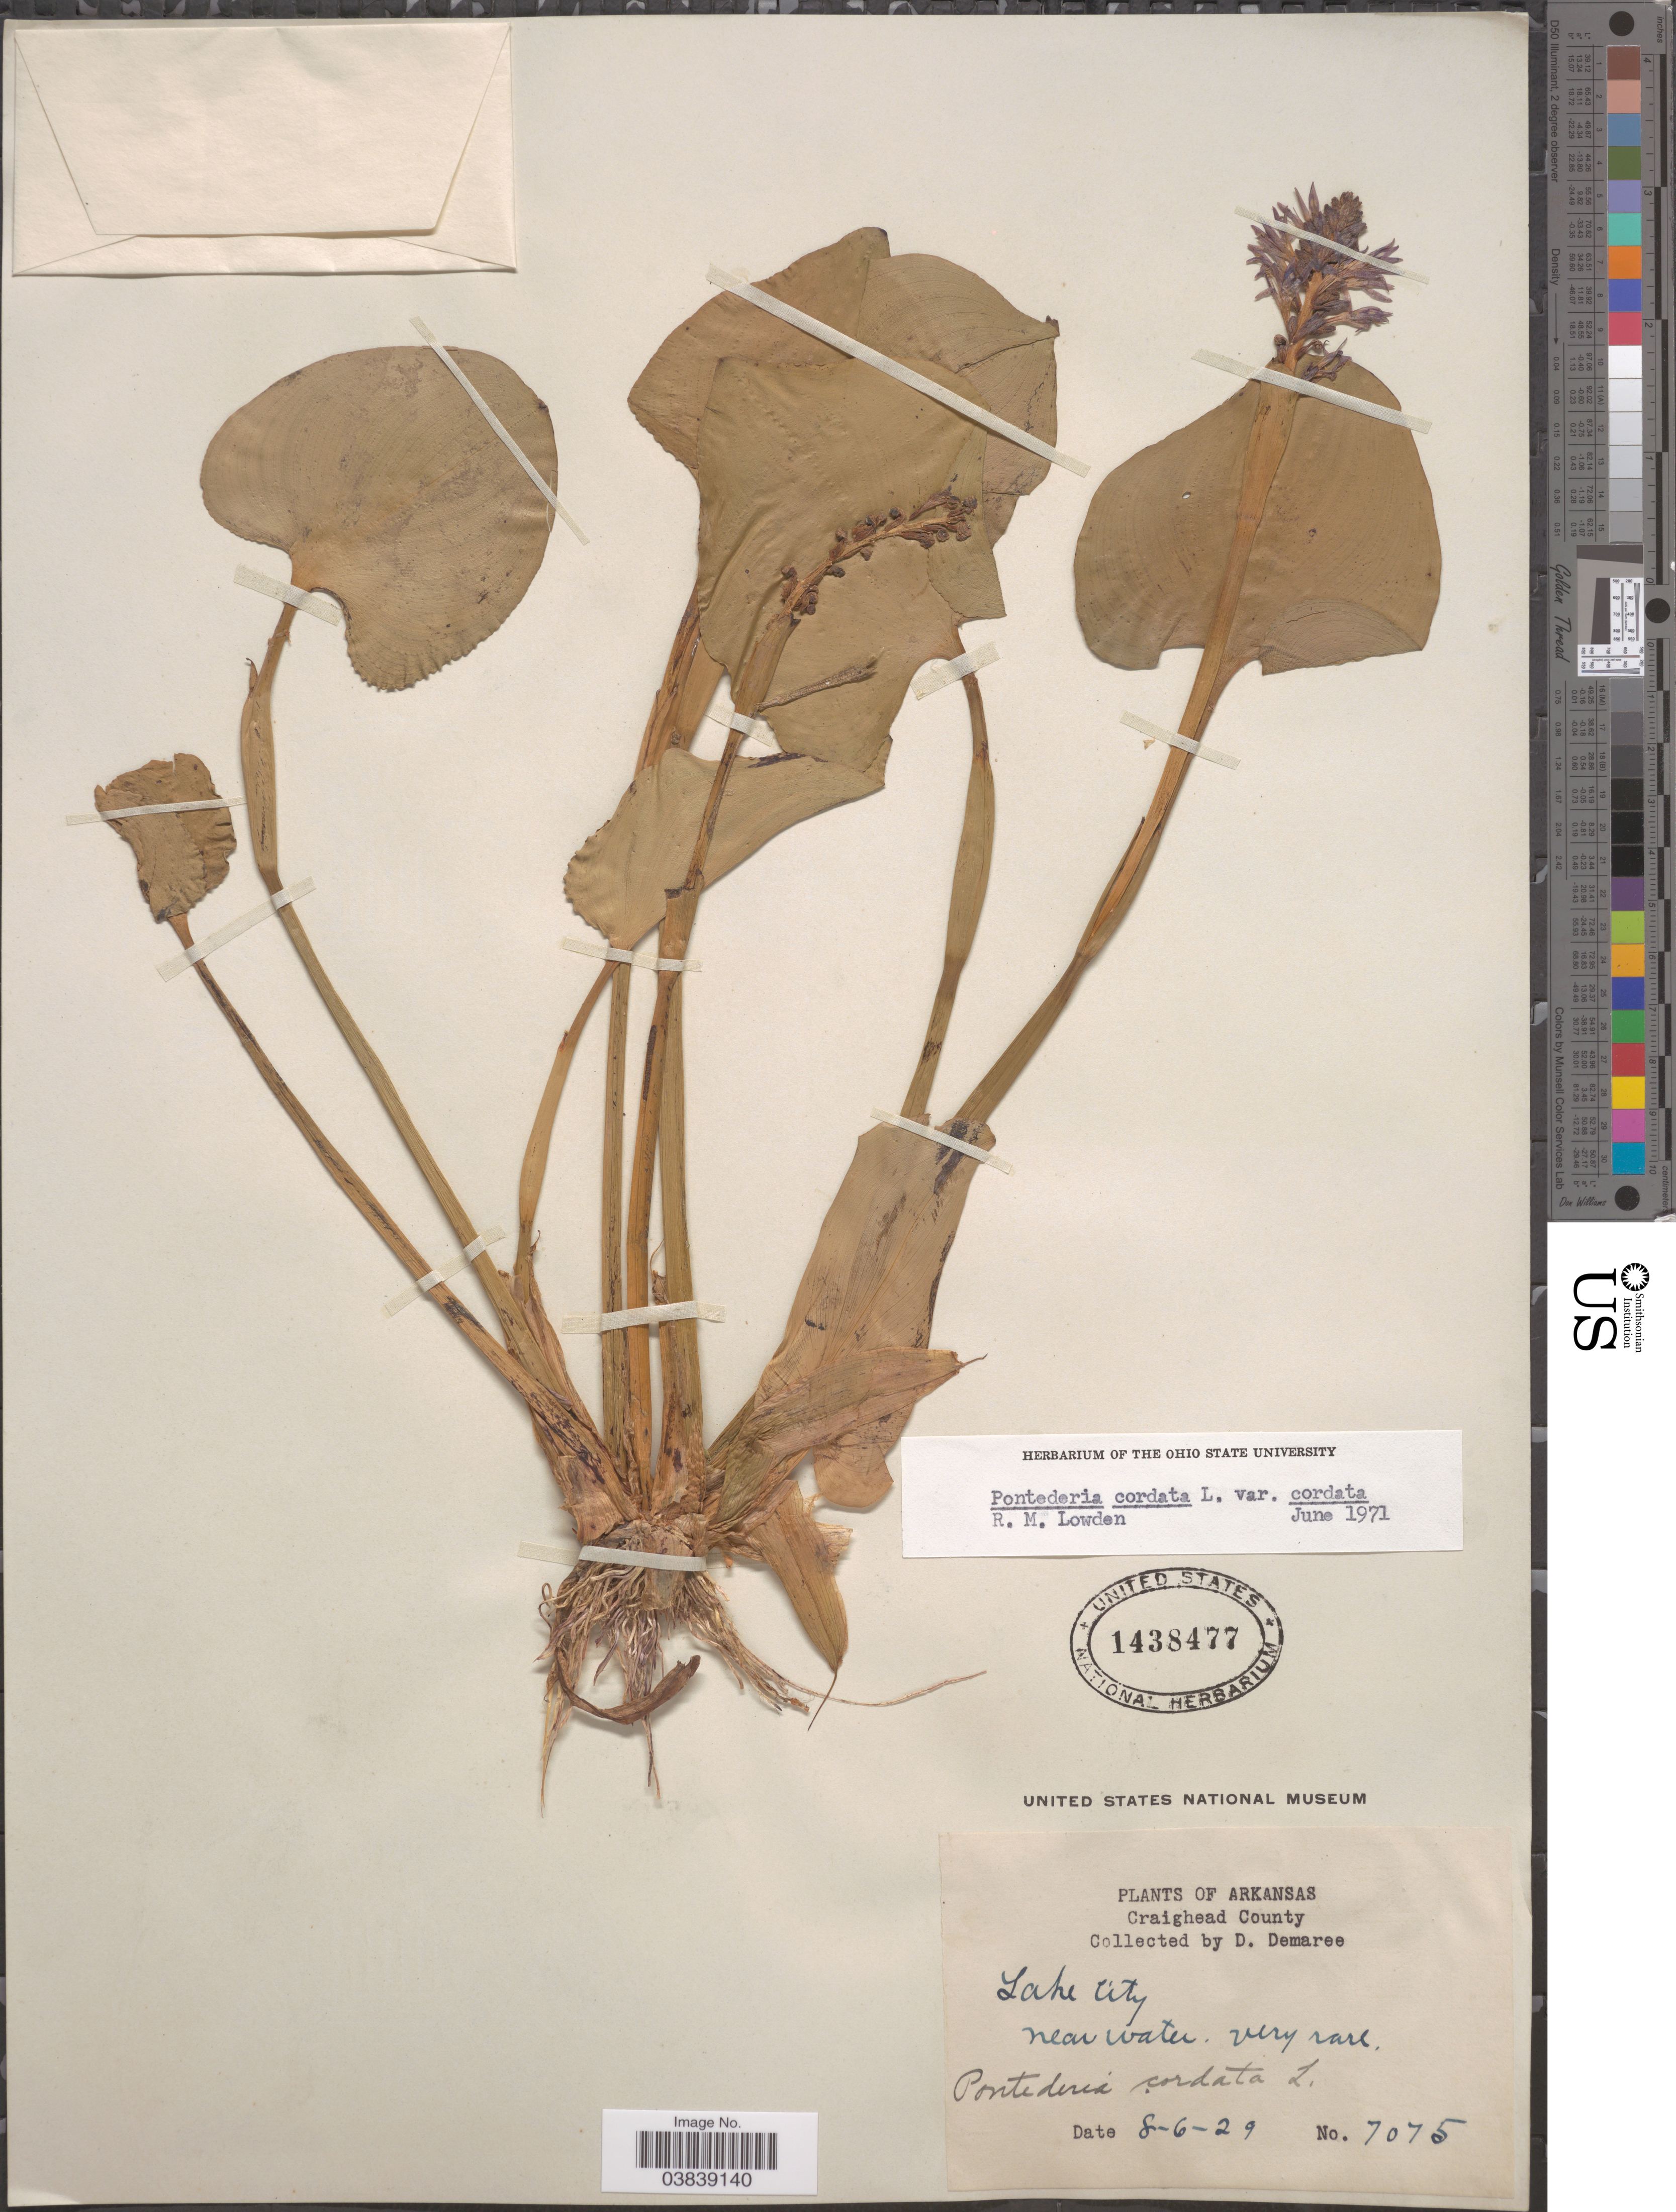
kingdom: Plantae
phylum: Tracheophyta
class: Liliopsida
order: Commelinales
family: Pontederiaceae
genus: Pontederia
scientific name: Pontederia cordata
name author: L.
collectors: D. Demaree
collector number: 7075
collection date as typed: Transcribed d/m/y: 6/8/29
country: United States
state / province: Arkansas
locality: Craighead County.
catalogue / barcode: US 1438477